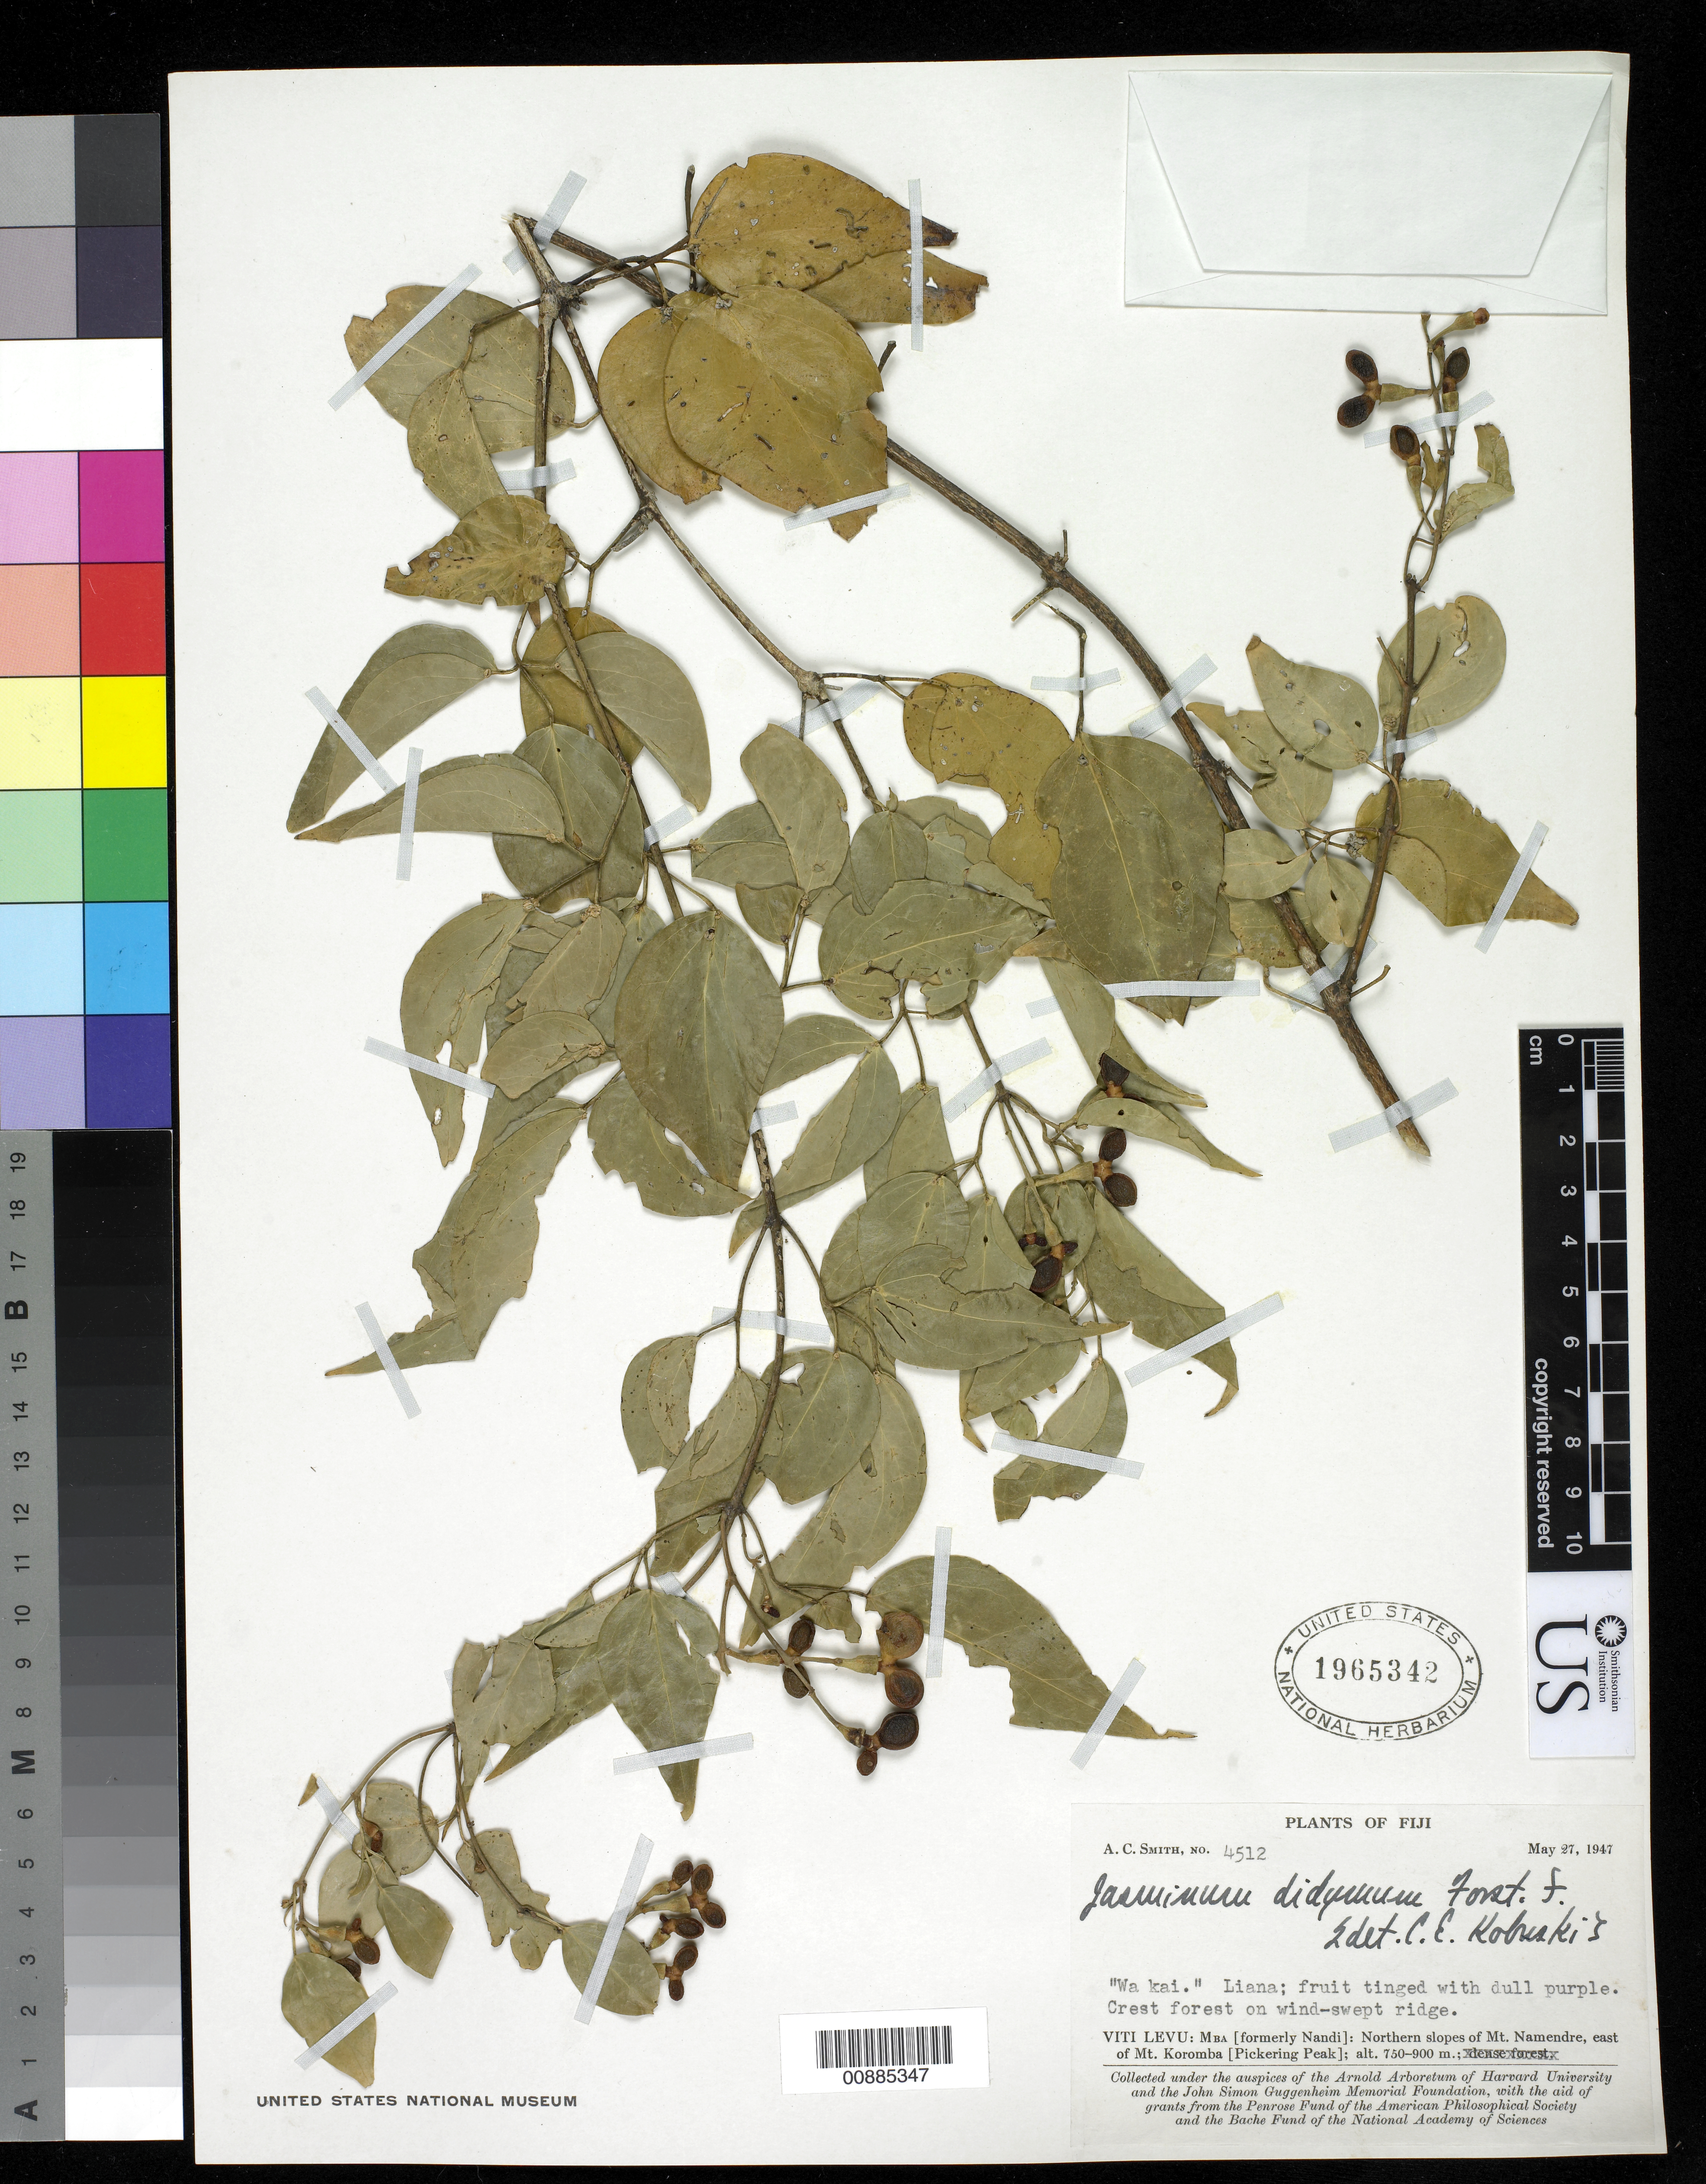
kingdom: Plantae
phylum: Tracheophyta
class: Magnoliopsida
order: Lamiales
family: Oleaceae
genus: Jasminum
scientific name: Jasminum didymum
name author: G. Forst.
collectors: C. A. Smith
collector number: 4512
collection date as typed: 27 May 1947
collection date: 1947-05-27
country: Fiji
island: Viti Levu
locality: Mba (formerly Nandi): Northern slopes of Mt. Namendre, east of Mt. Koromba (Pickering Peak);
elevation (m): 750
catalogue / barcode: US 1965342